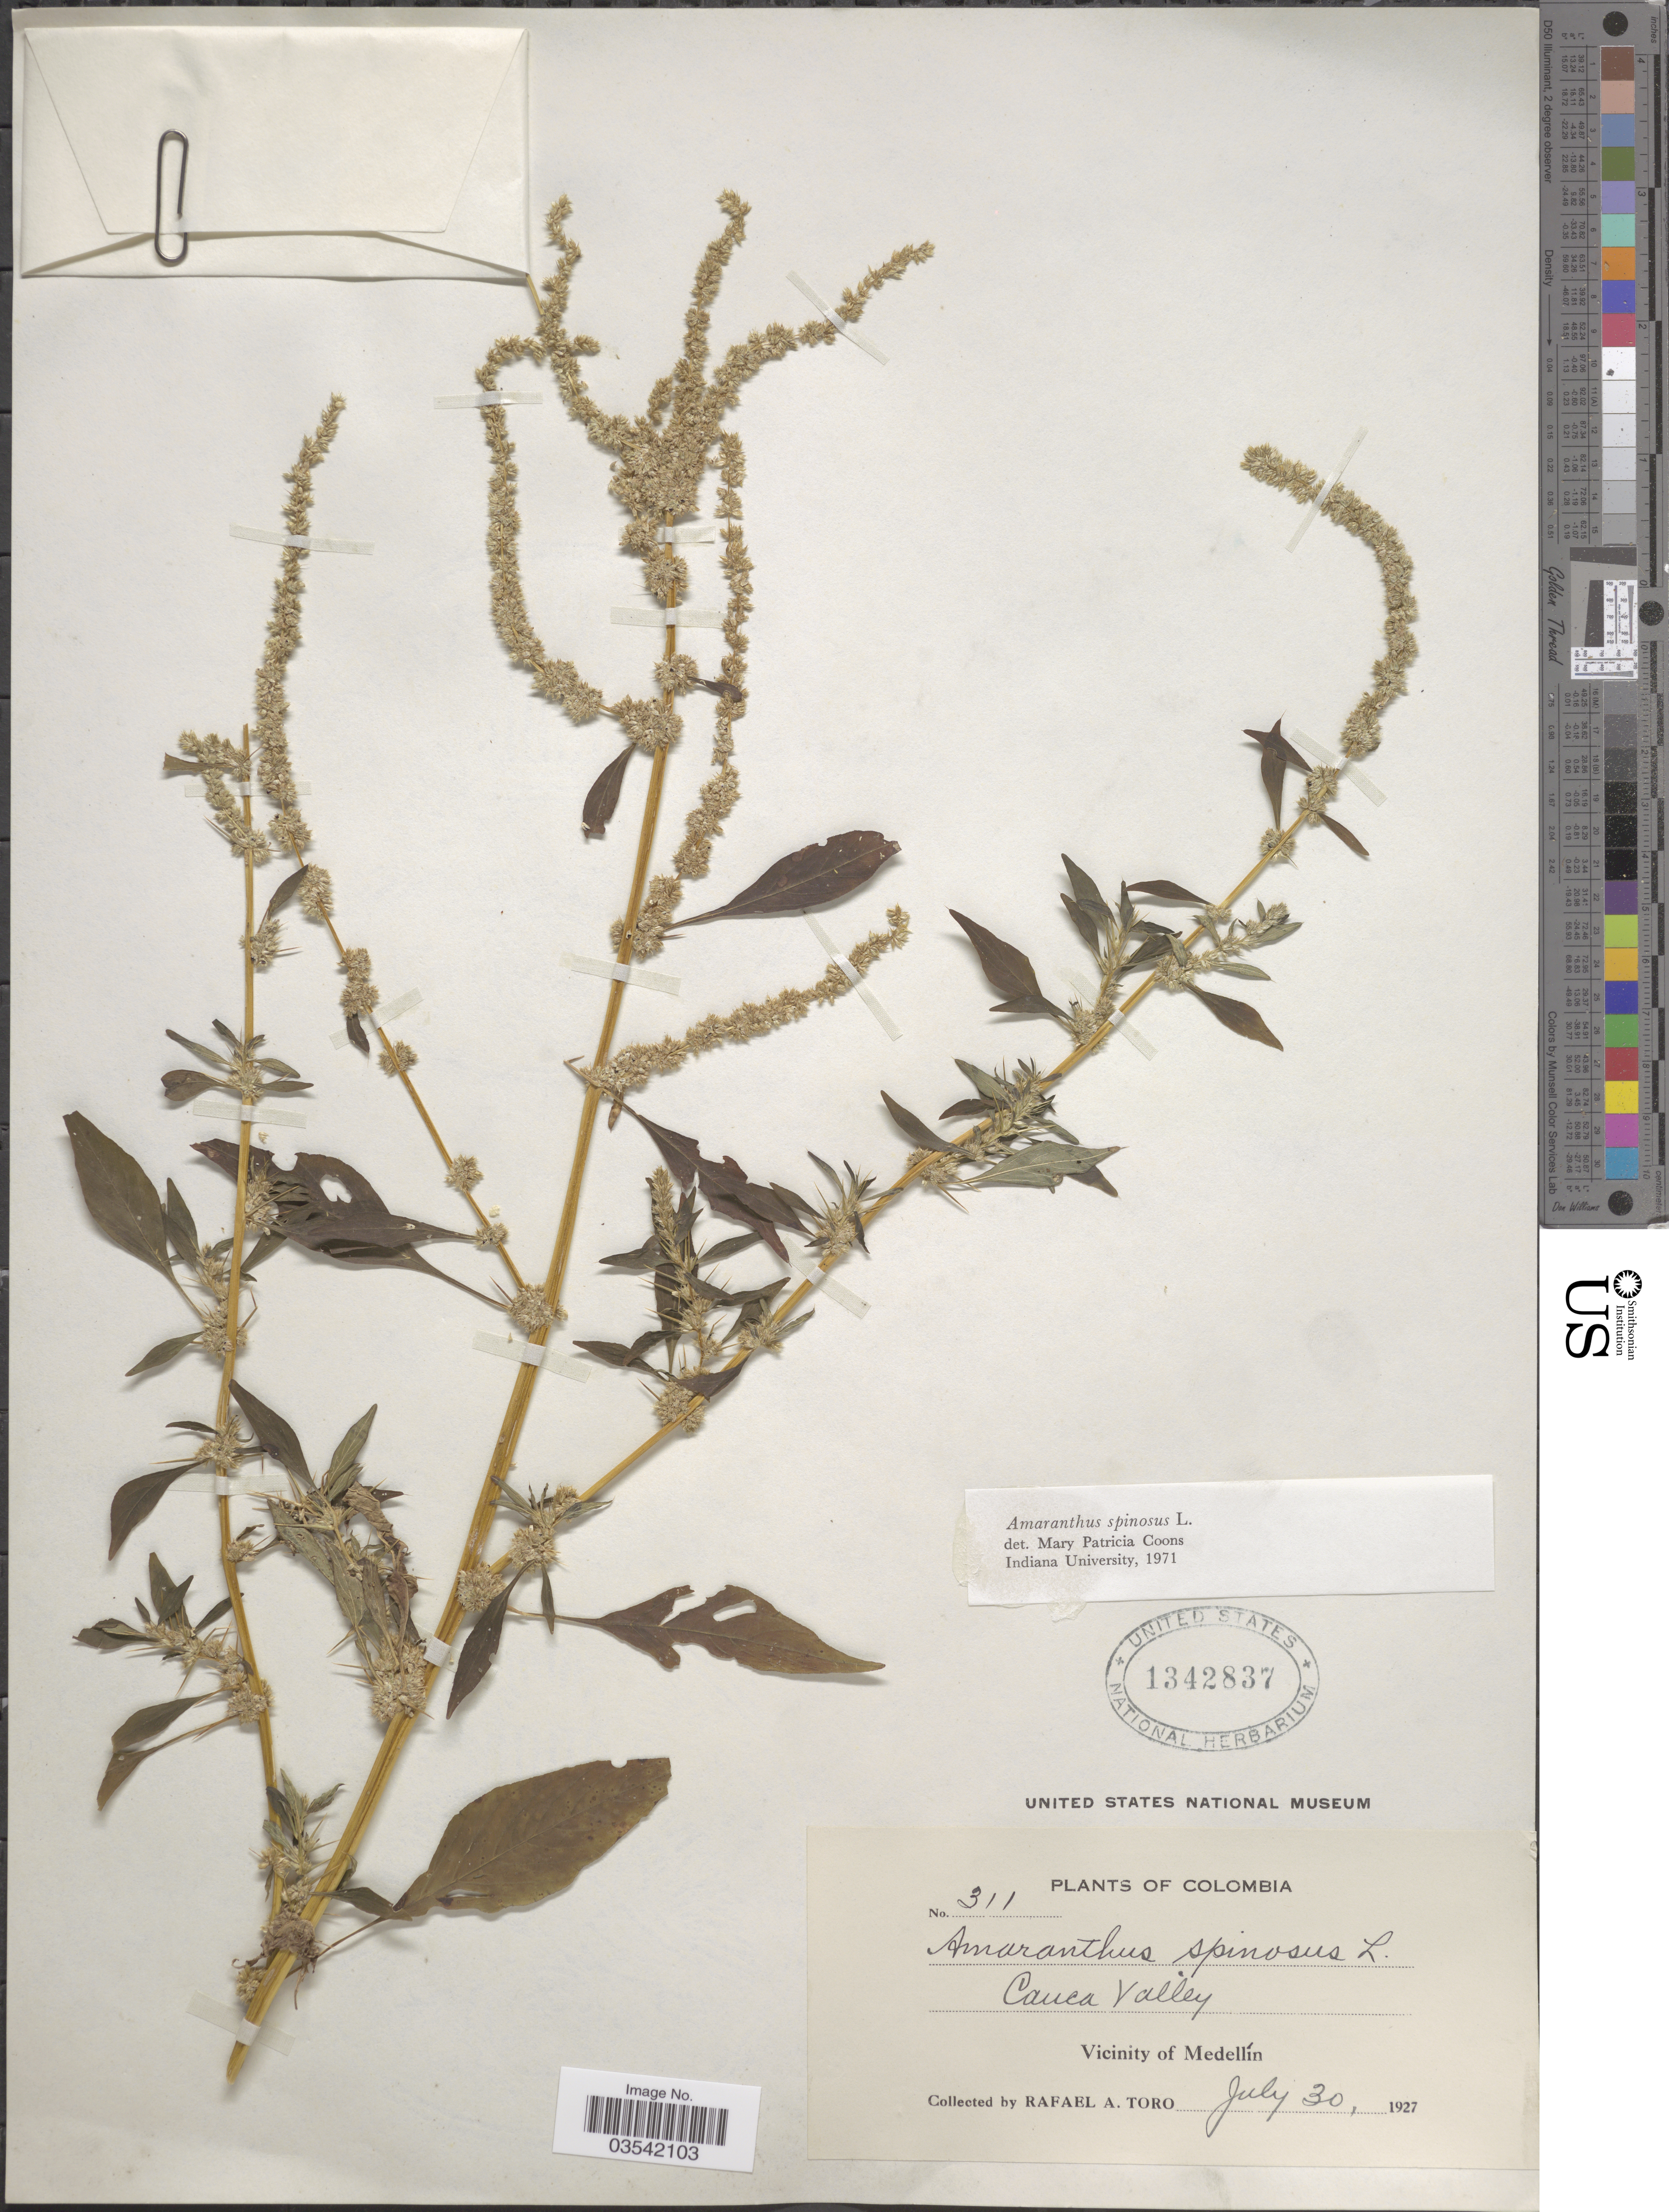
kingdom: Plantae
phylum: Tracheophyta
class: Magnoliopsida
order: Caryophyllales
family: Amaranthaceae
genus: Amaranthus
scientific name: Amaranthus spinosus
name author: L.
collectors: R. A. Toro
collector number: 311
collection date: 1927-07-30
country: Colombia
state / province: Cauca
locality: Cauca Valley. Vicinity of Medellín.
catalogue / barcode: US 1342837